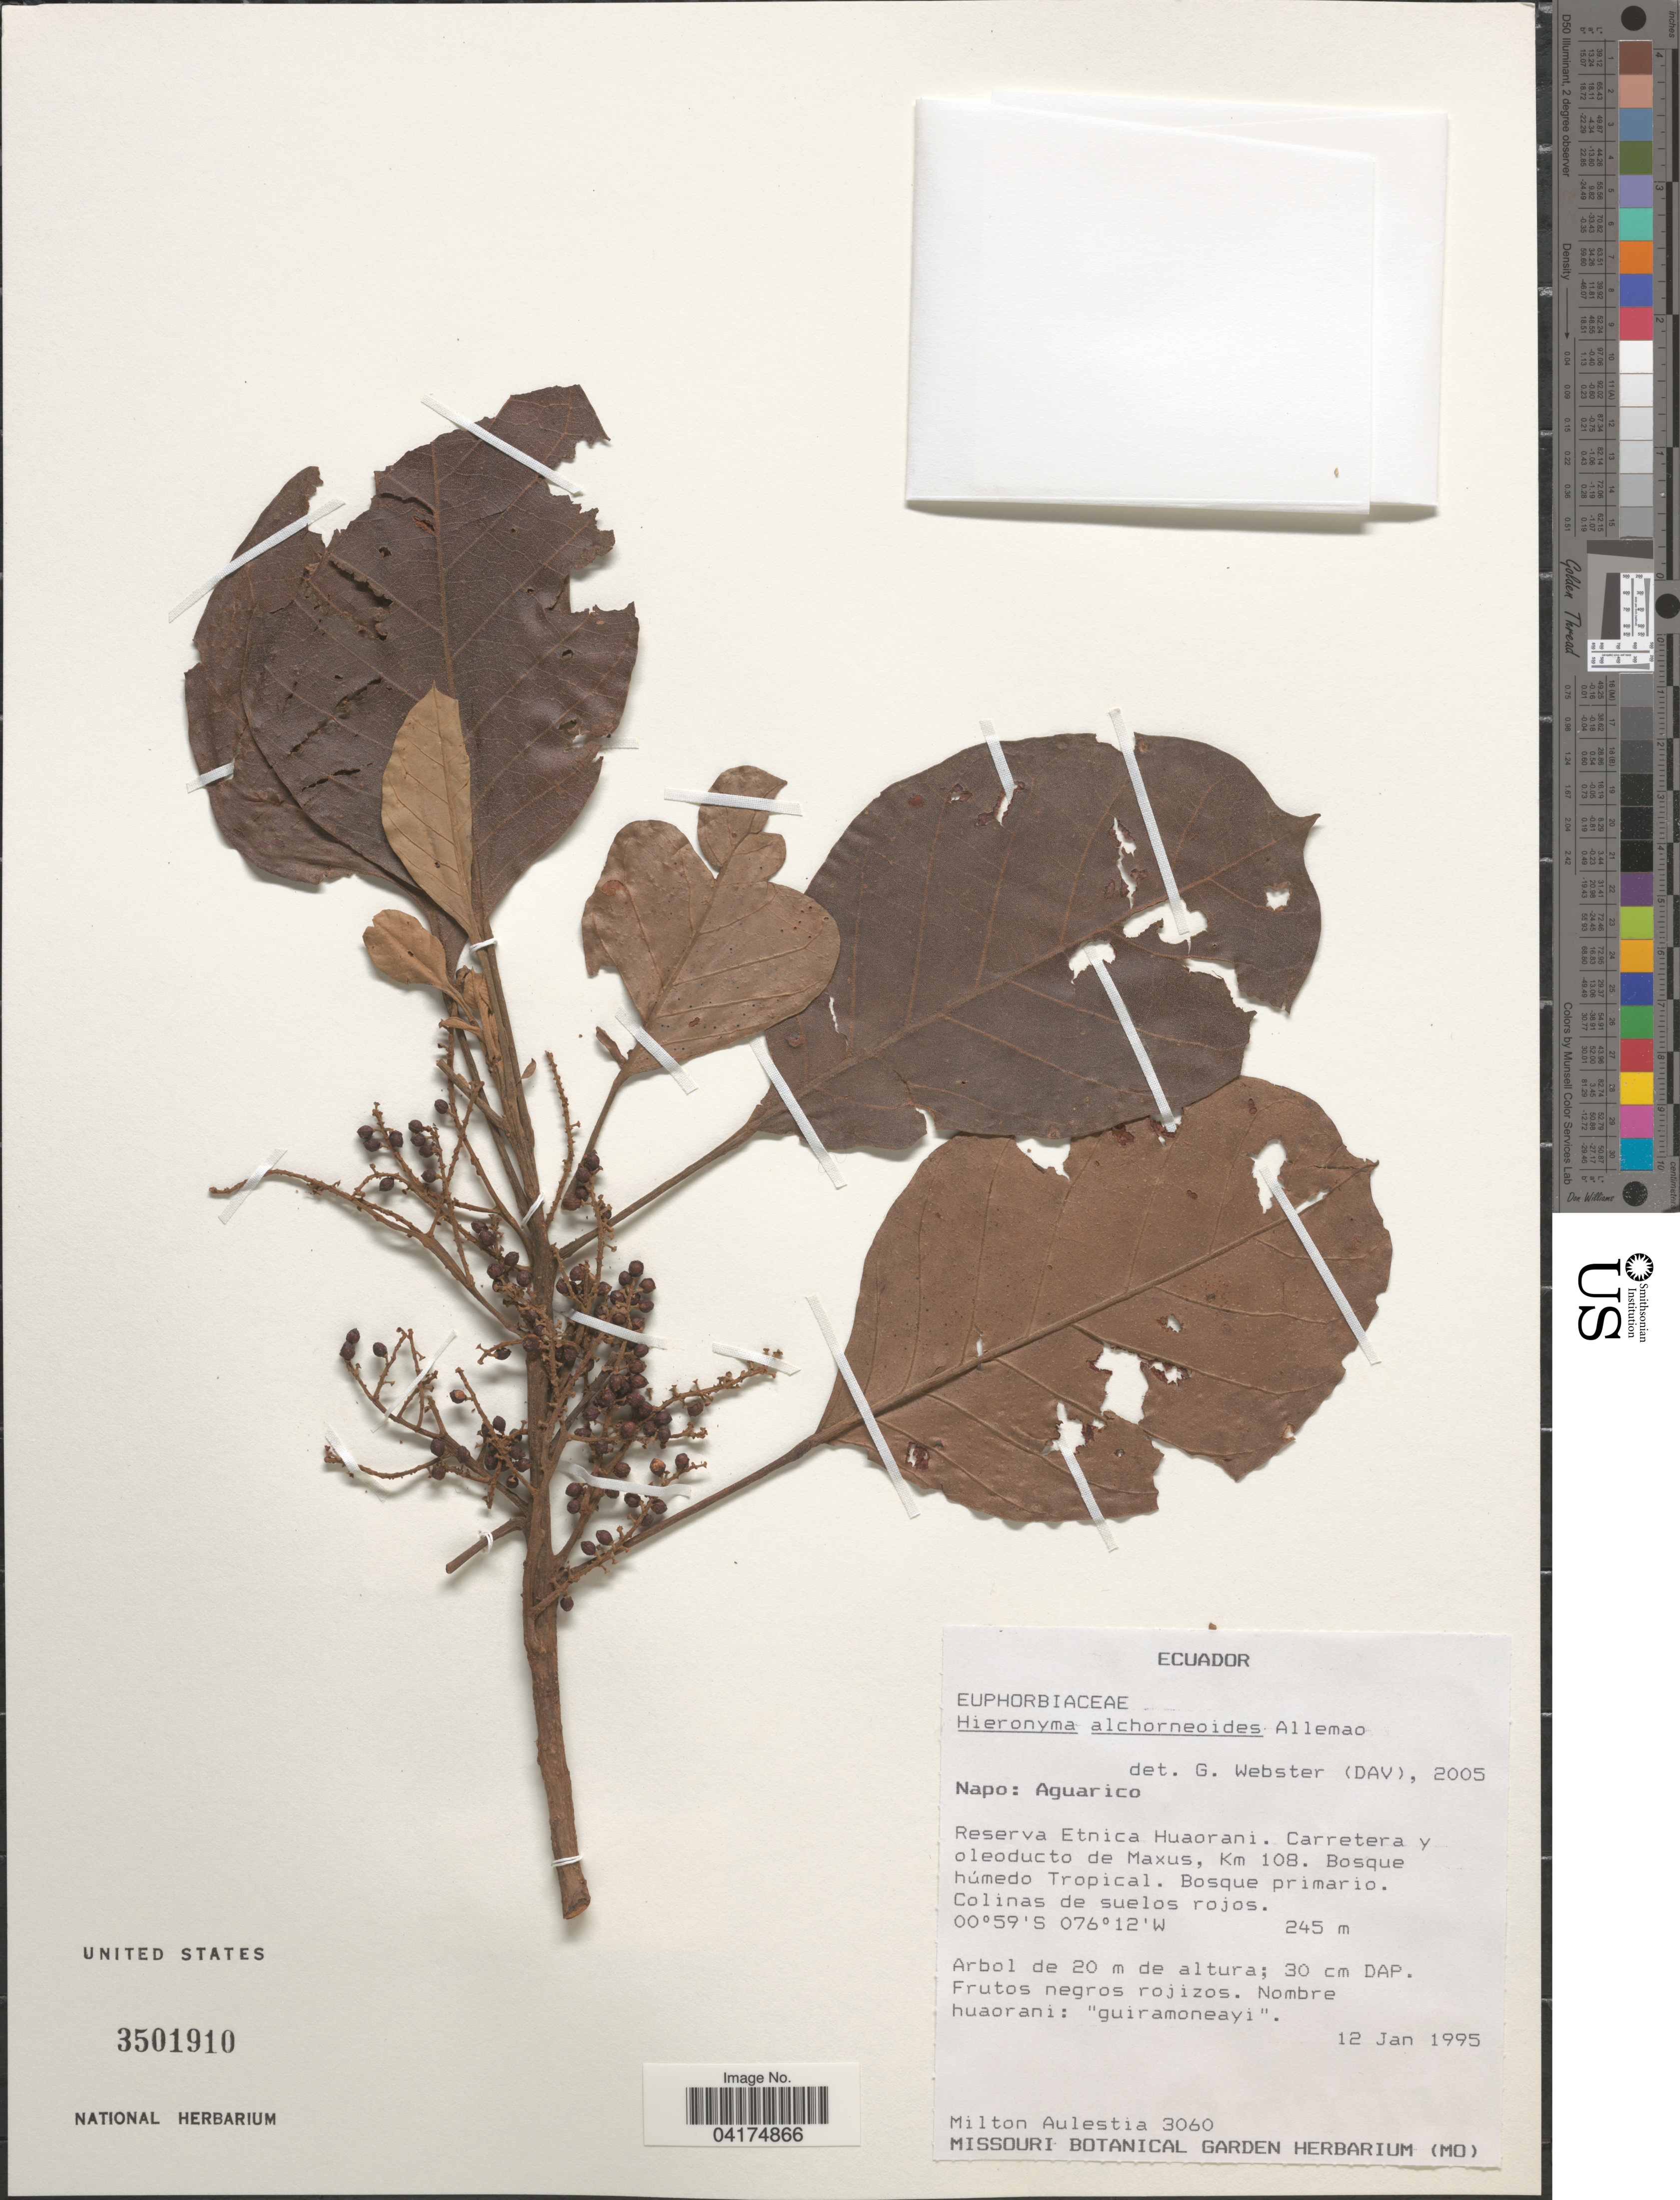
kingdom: Plantae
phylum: Tracheophyta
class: Magnoliopsida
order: Malpighiales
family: Phyllanthaceae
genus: Hieronyma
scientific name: Hieronyma alchorneoides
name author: Allemão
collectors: M. Aulestia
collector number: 3060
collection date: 1995-01-12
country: Ecuador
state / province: Napo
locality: Aguarico. Reserva Etnica Huaorani. Carretera y oleoducto de Maxus, Km 108. Bosque húmedo Tropical.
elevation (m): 245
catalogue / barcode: US 3501910